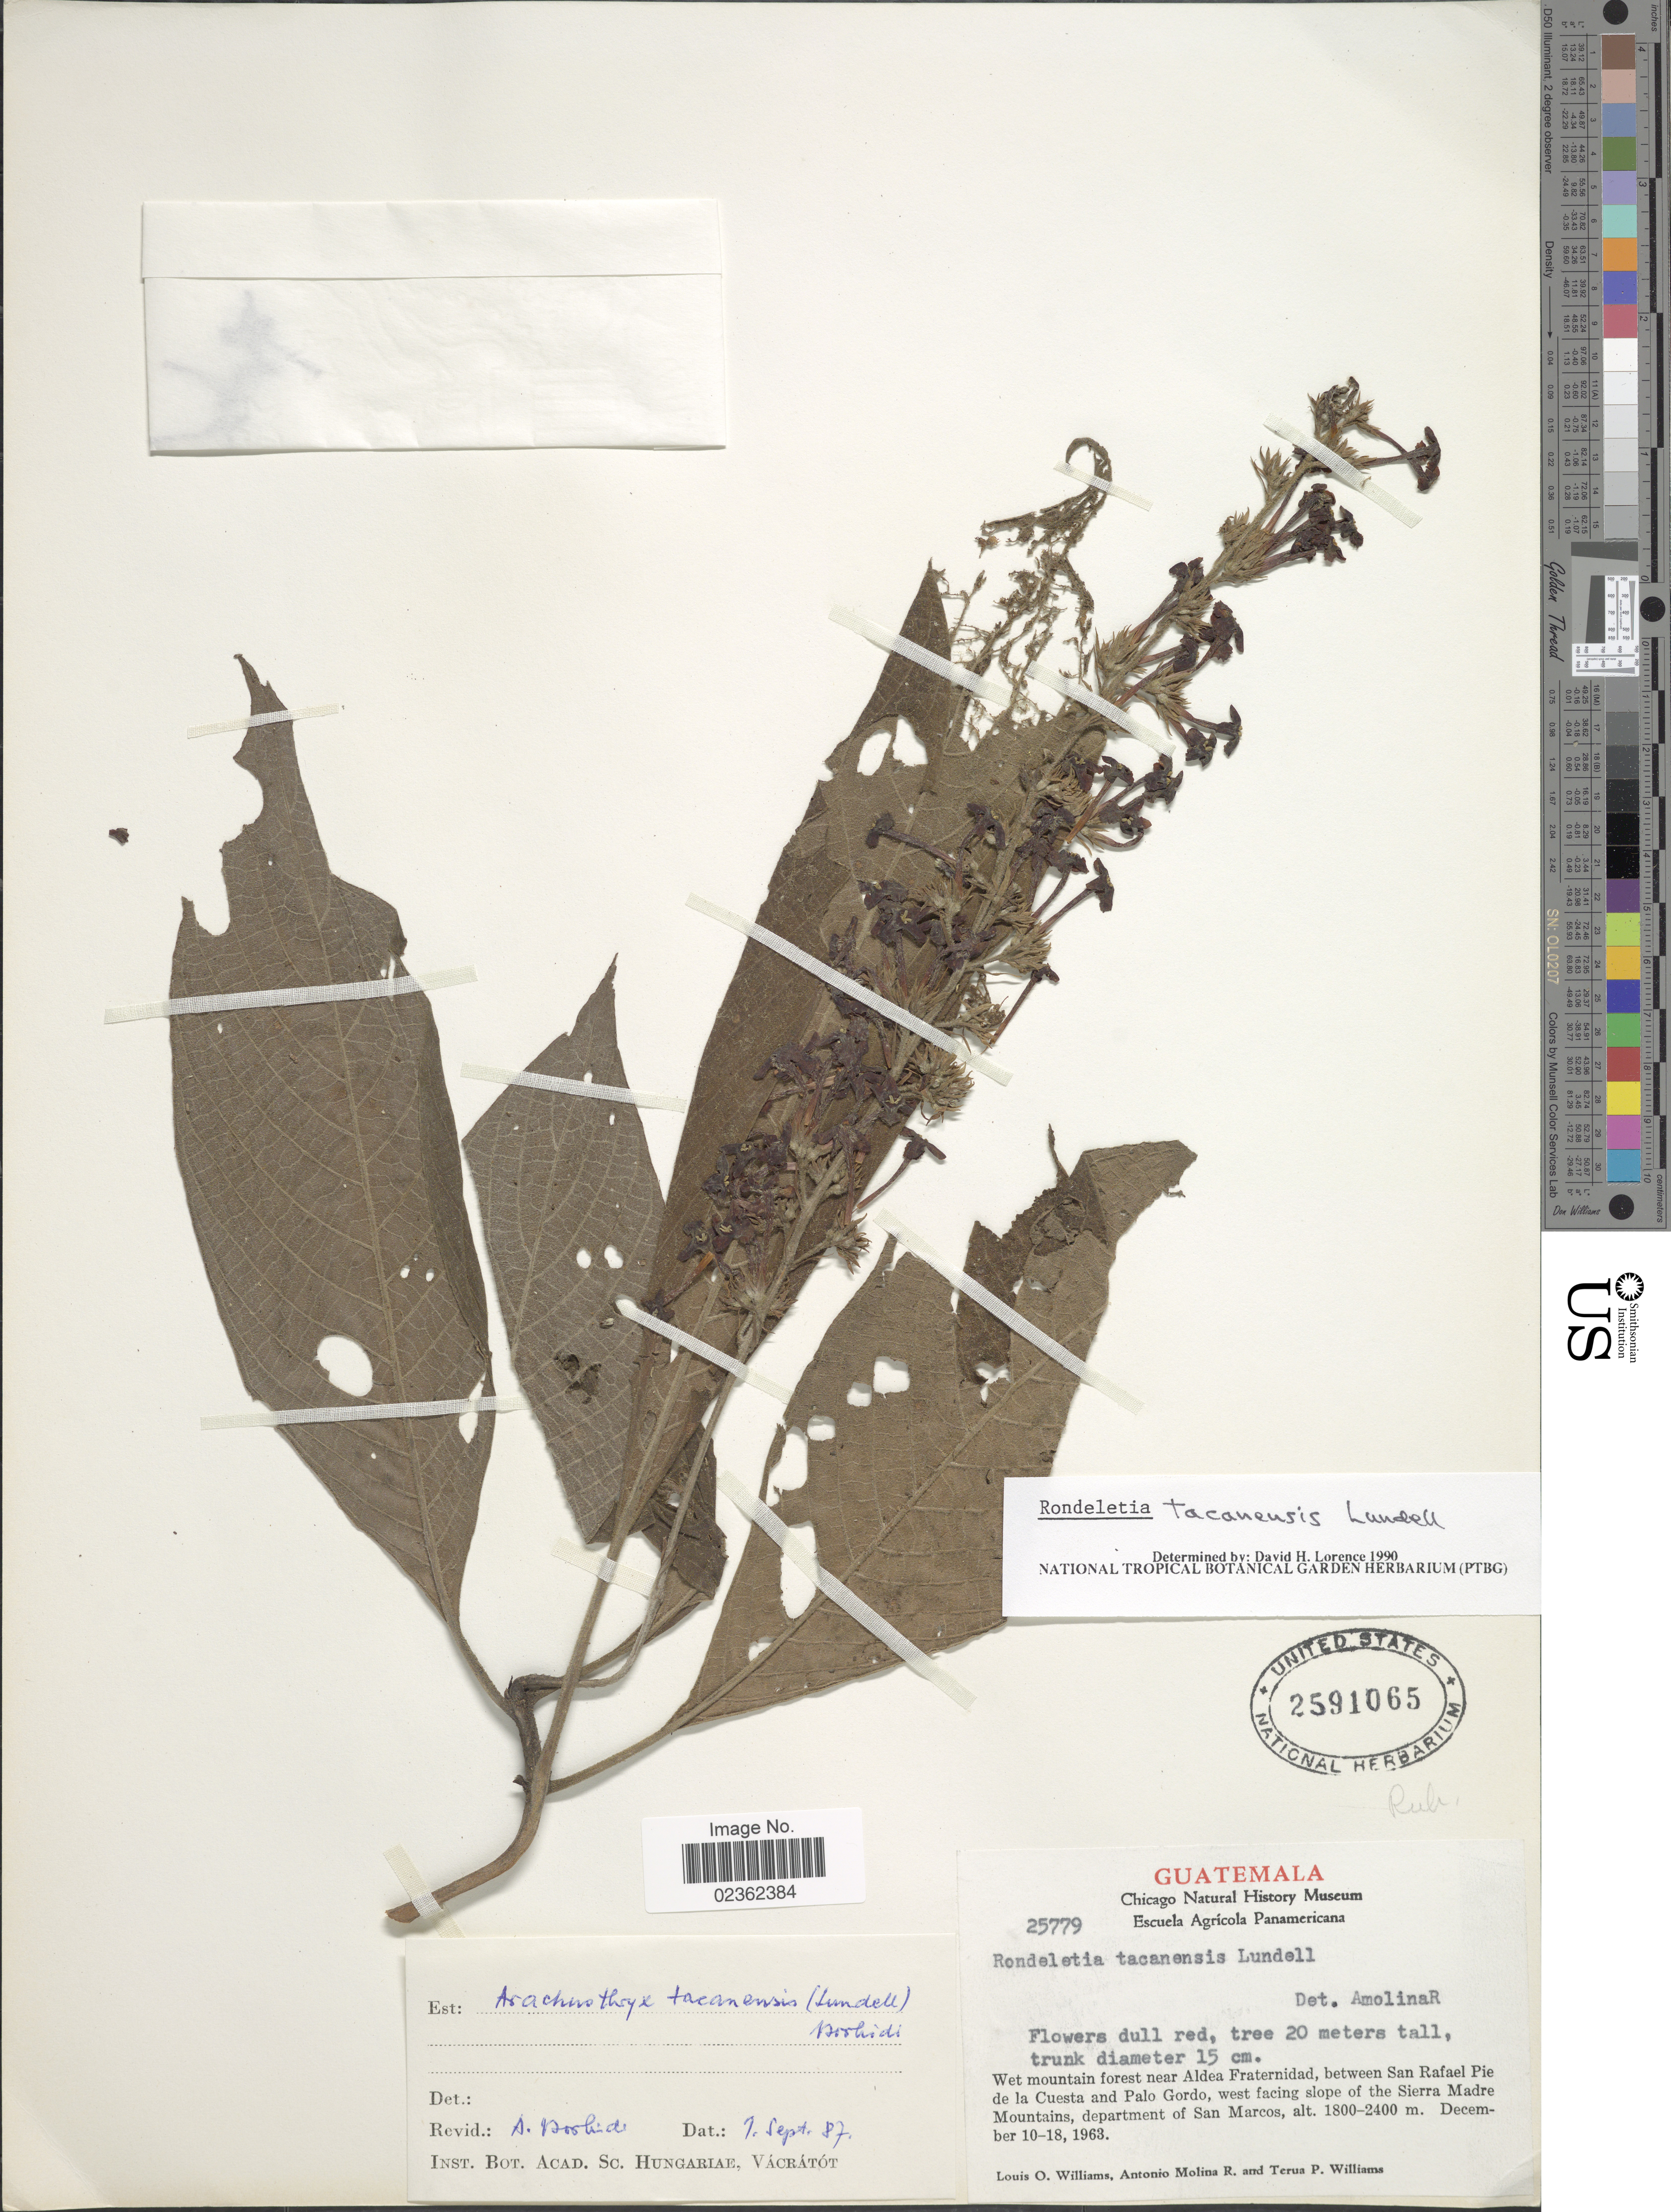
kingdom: Plantae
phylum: Tracheophyta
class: Magnoliopsida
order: Gentianales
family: Rubiaceae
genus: Arachnothryx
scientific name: Arachnothryx tacanensis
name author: (Lundell) Borhidi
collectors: L. O. Williams, A. Molina R. & T. Williams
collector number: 25779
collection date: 1963-12-10/1963-12-18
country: Guatemala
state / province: San Marcos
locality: Wet mountain forest near Aldea Fraternidad, between San Rafael Pie de la Cuesta and Palo Gordo, west facing slope of the Sierra Madre Mountains.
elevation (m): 1800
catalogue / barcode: US 2591065